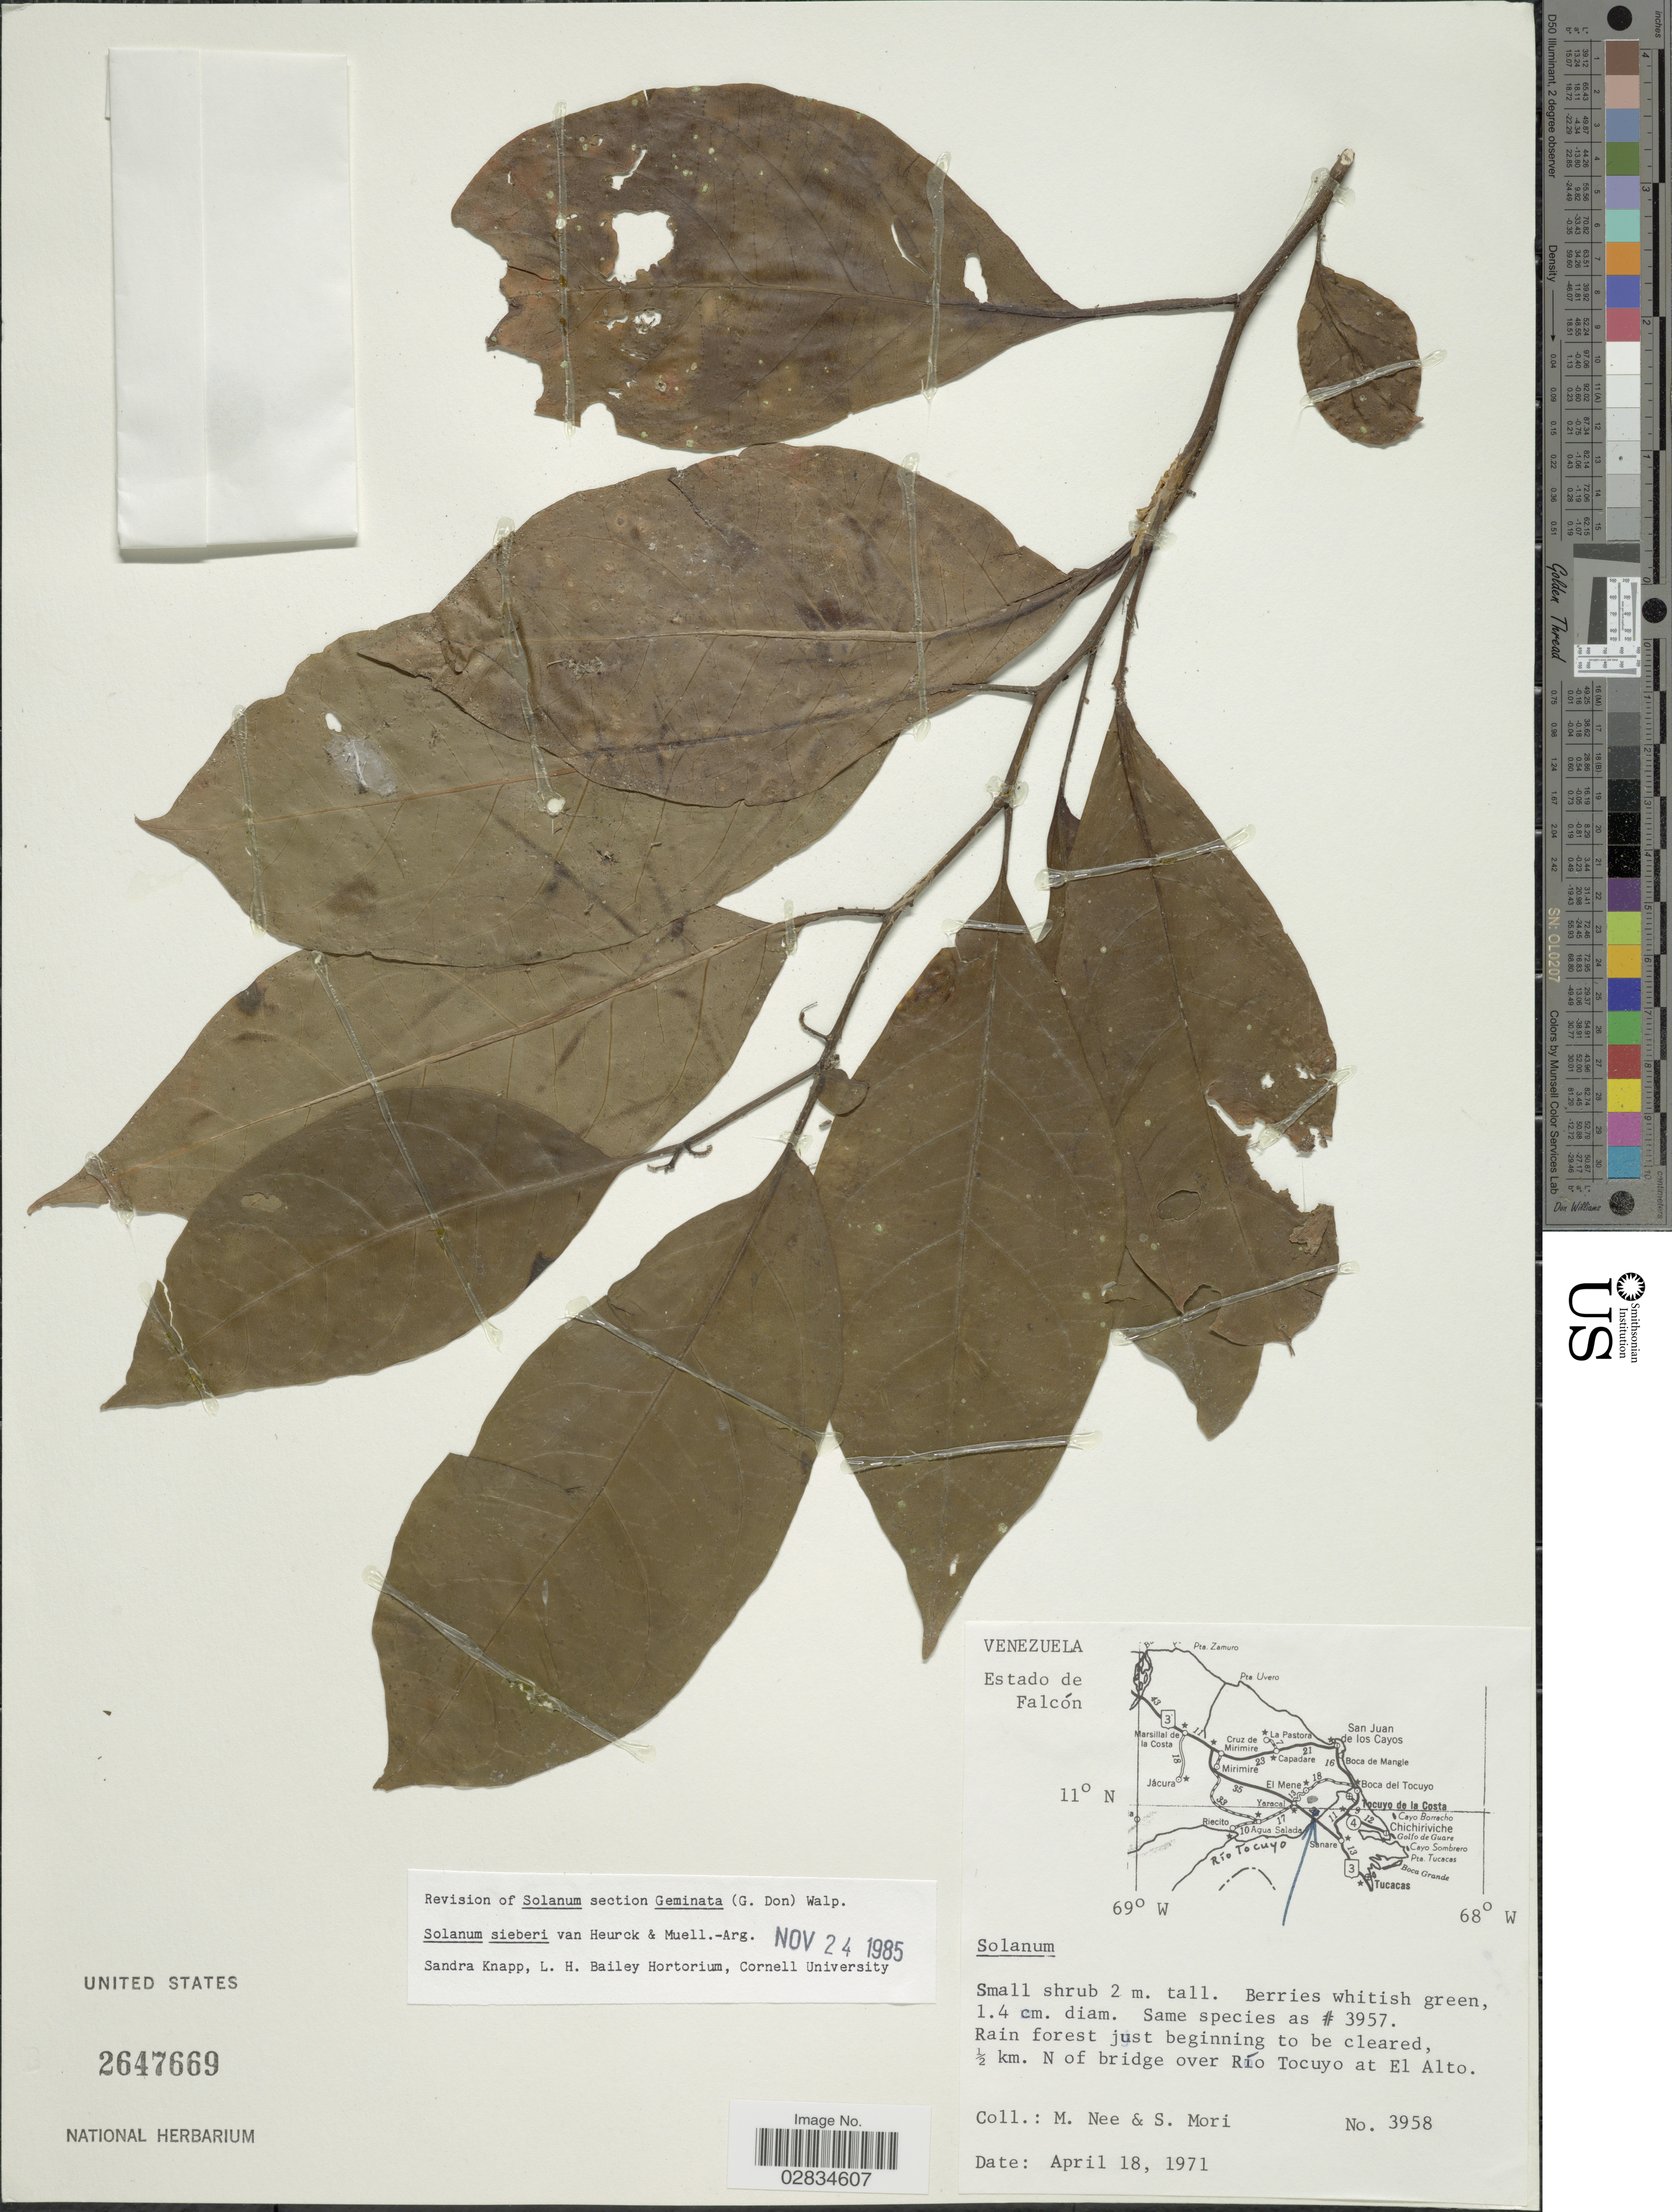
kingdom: Plantae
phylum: Tracheophyta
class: Magnoliopsida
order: Solanales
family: Solanaceae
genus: Solanum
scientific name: Solanum sieberi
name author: Van Heurck & Müll. Arg.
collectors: M. Nee & S. Mori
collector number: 3958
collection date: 1971-04-18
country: Venezuela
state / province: Falcón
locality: Estado de Falcón. Rain forest just beginning to be cleared, ½ km. N of bridge over Río Tocuyo at El Alto.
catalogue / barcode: US 2647669